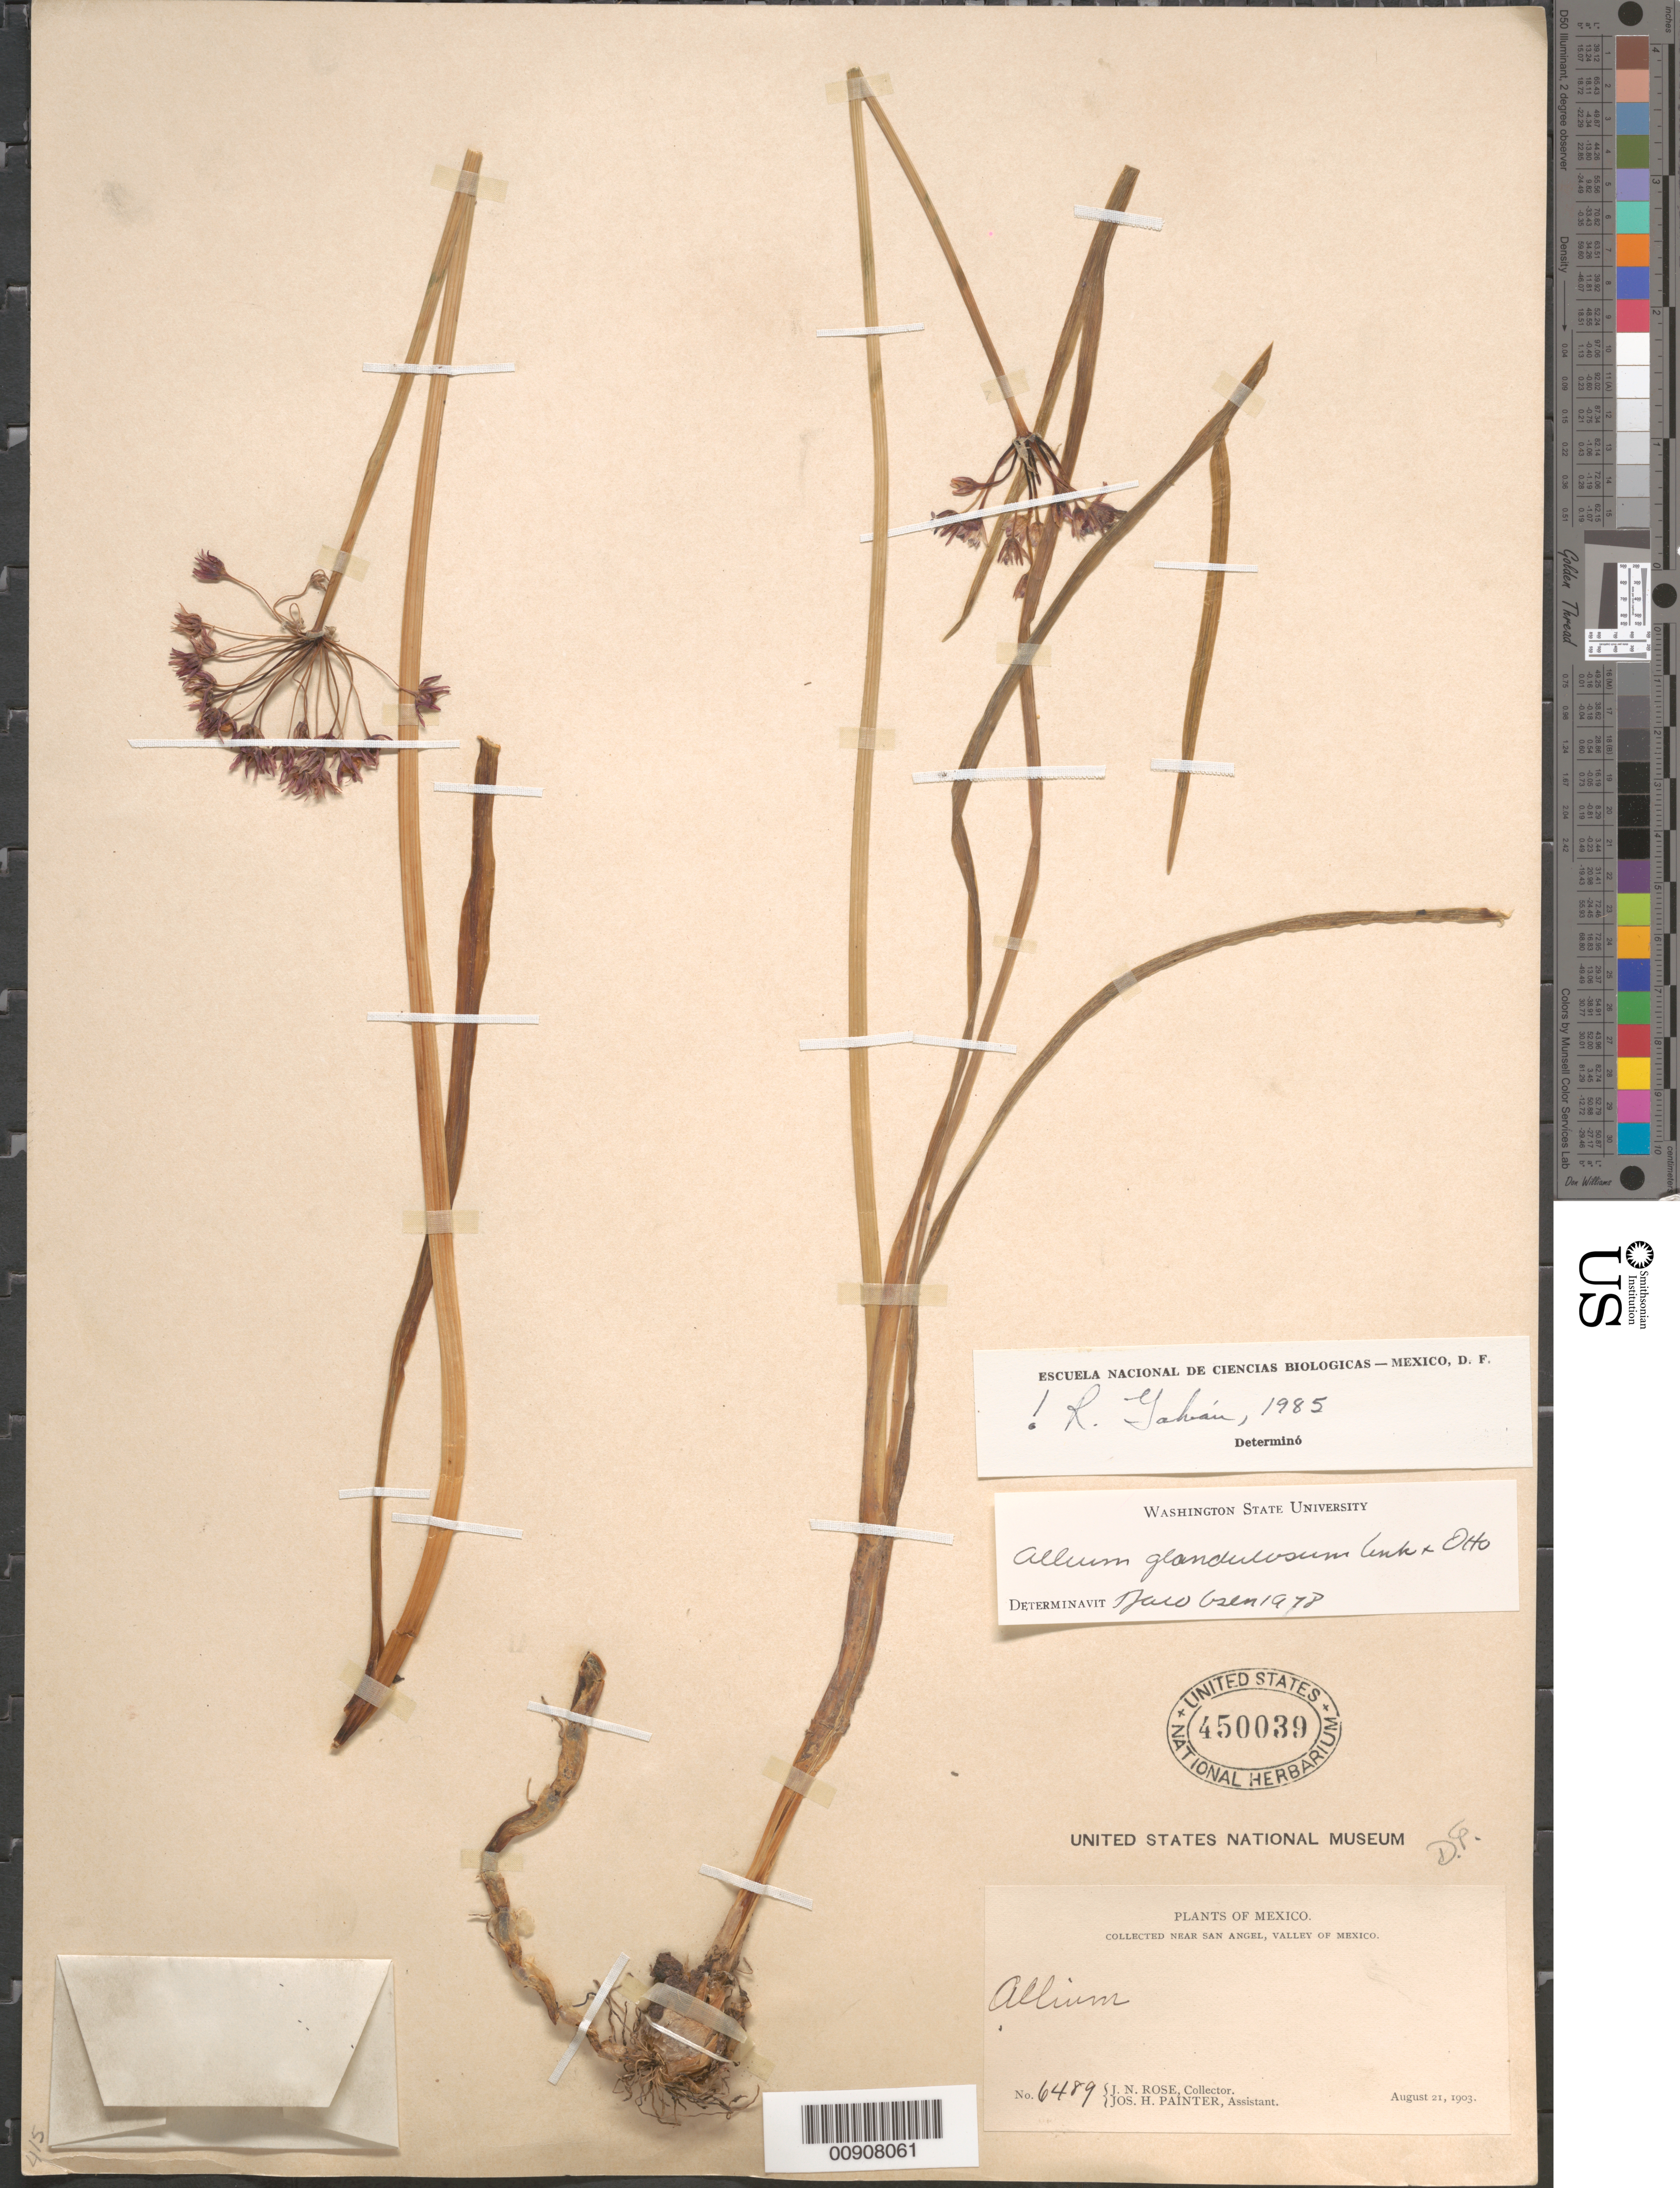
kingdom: Plantae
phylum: Tracheophyta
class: Liliopsida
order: Asparagales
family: Amaryllidaceae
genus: Allium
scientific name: Allium glandulosum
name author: Link & Otto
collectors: J. N. Rose & J. H. Painter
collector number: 6489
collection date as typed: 21 Aug 1903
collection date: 1903-08-21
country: Mexico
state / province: Distrito Federal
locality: Near San Angel, Valley of México.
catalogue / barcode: US 450039